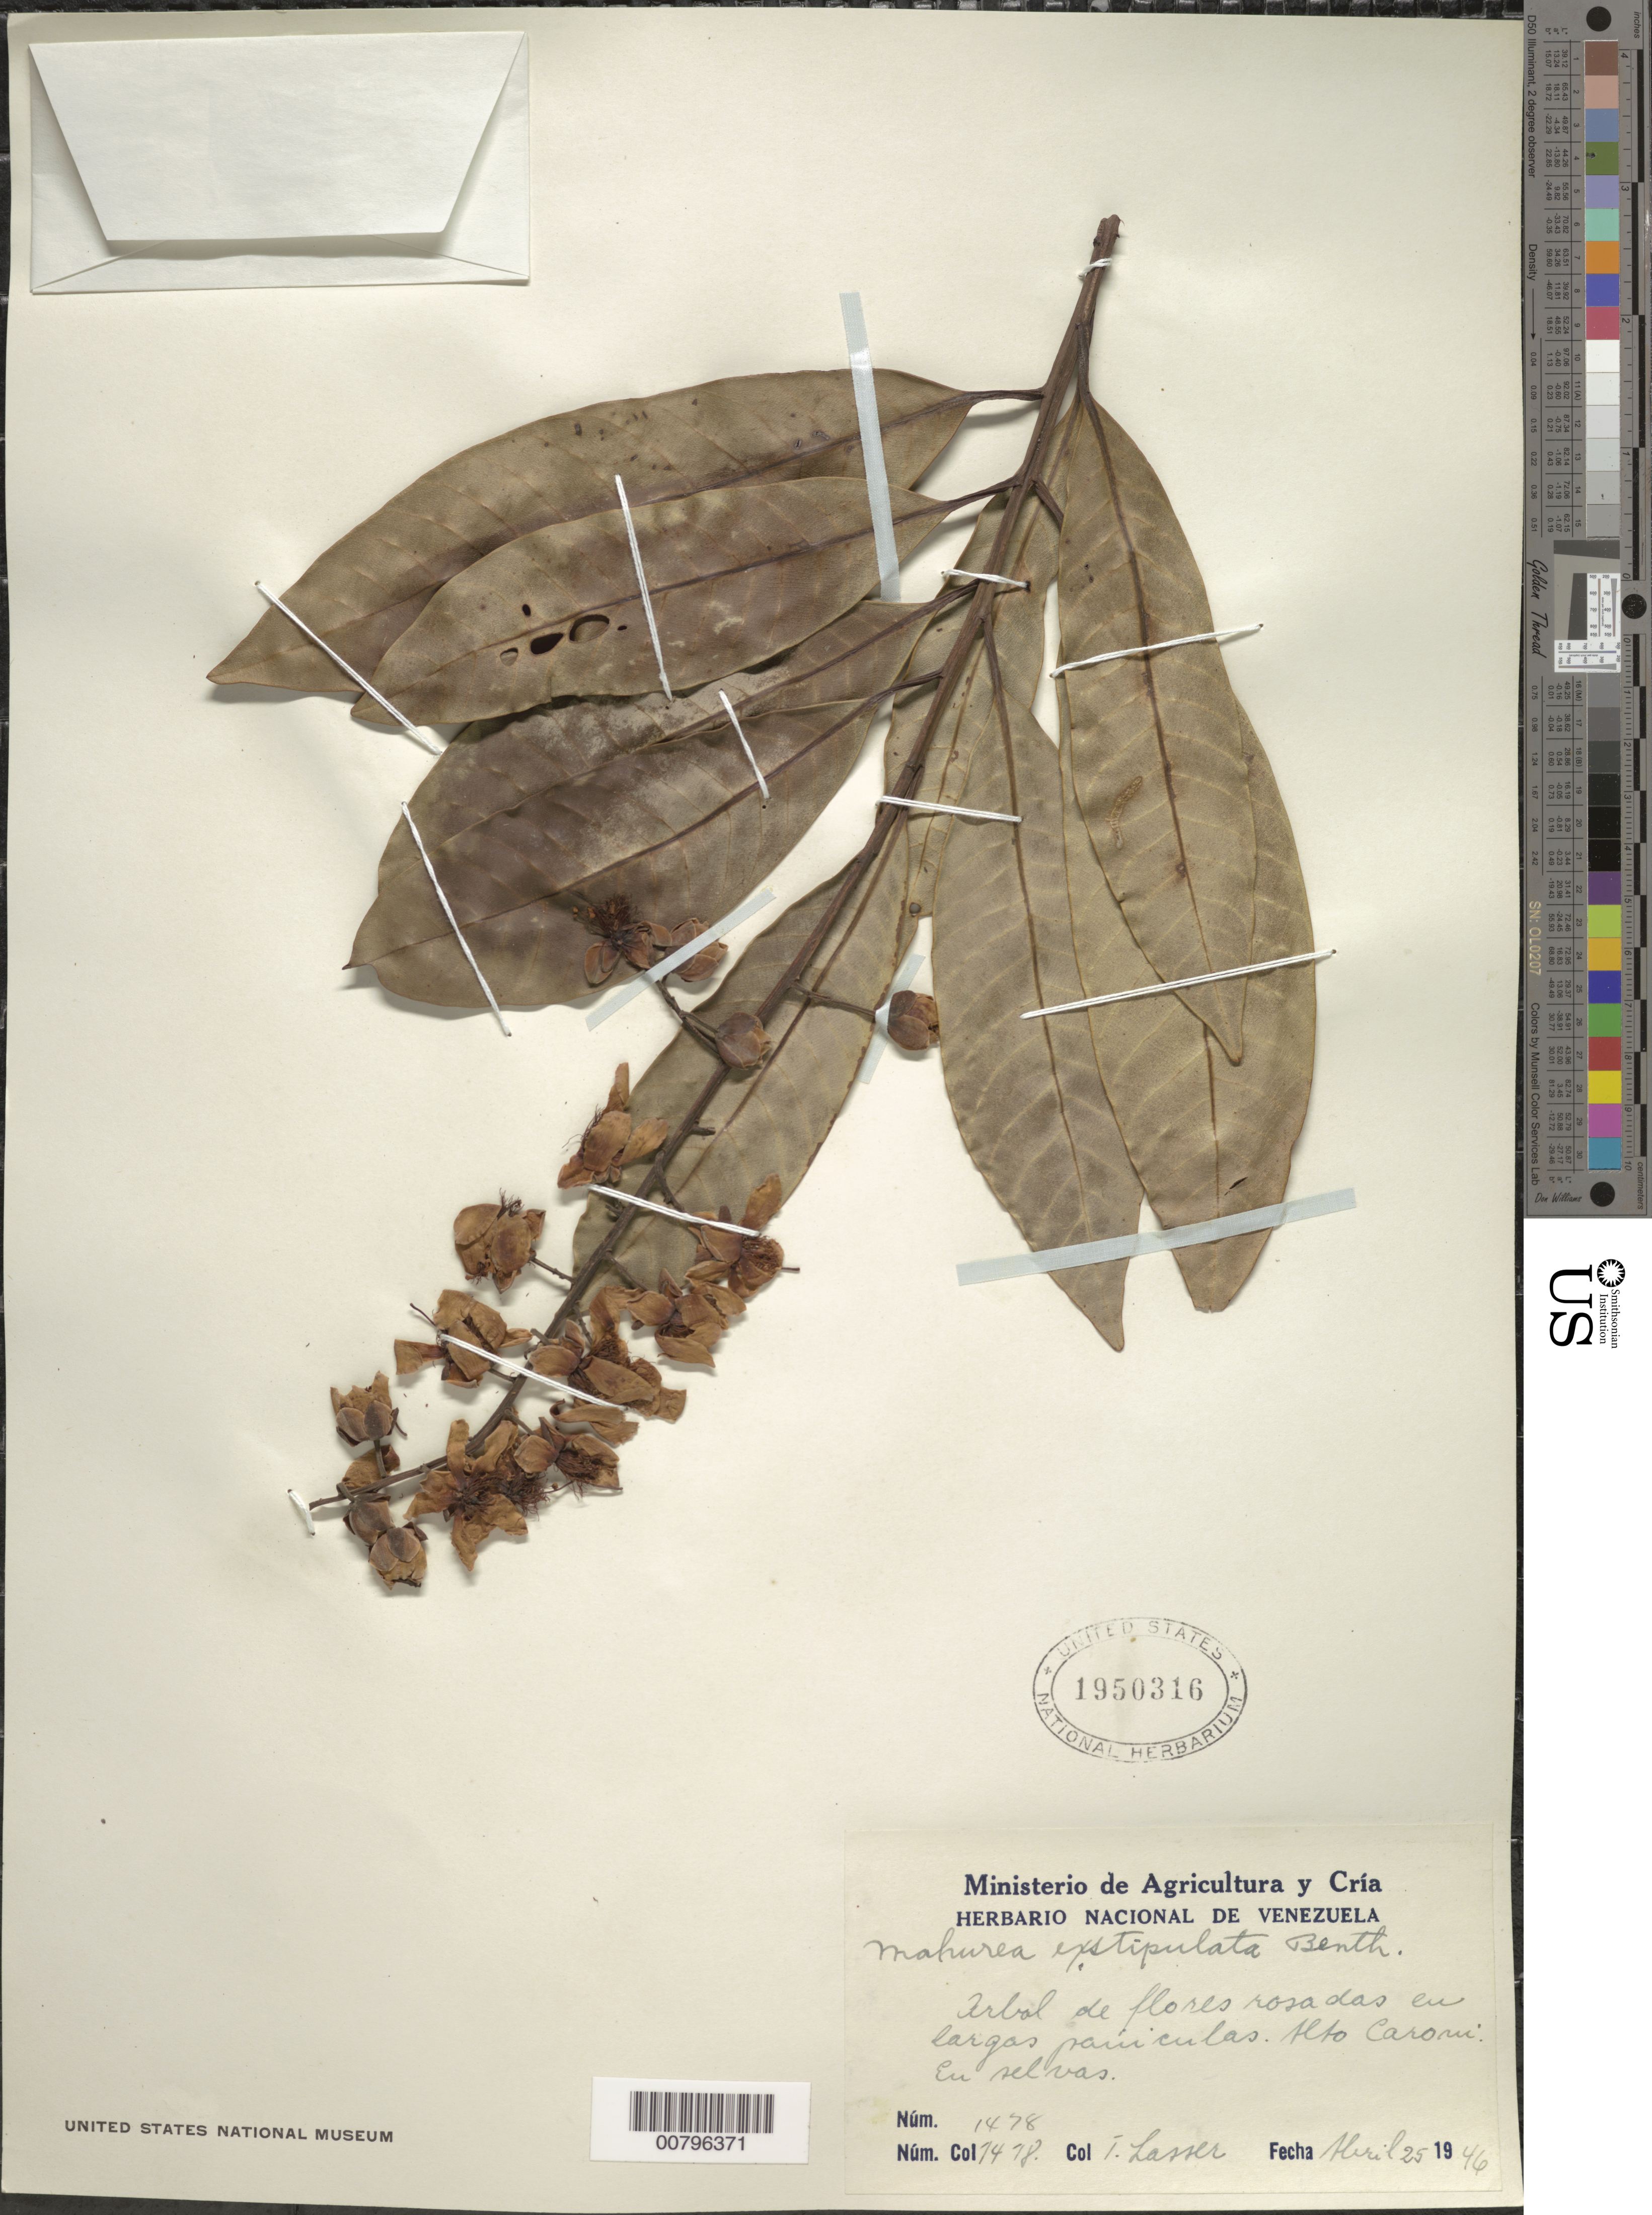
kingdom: Plantae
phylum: Tracheophyta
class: Magnoliopsida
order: Malpighiales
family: Calophyllaceae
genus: Mahurea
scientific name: Mahurea exstipulata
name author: Benth.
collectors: T. Lasser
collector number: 1478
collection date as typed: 25-Apr-46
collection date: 1946-04-25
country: Venezuela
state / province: Bolívar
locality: Sta. Elena de Uairén, Alto Caroní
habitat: Selvas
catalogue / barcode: US 1950316